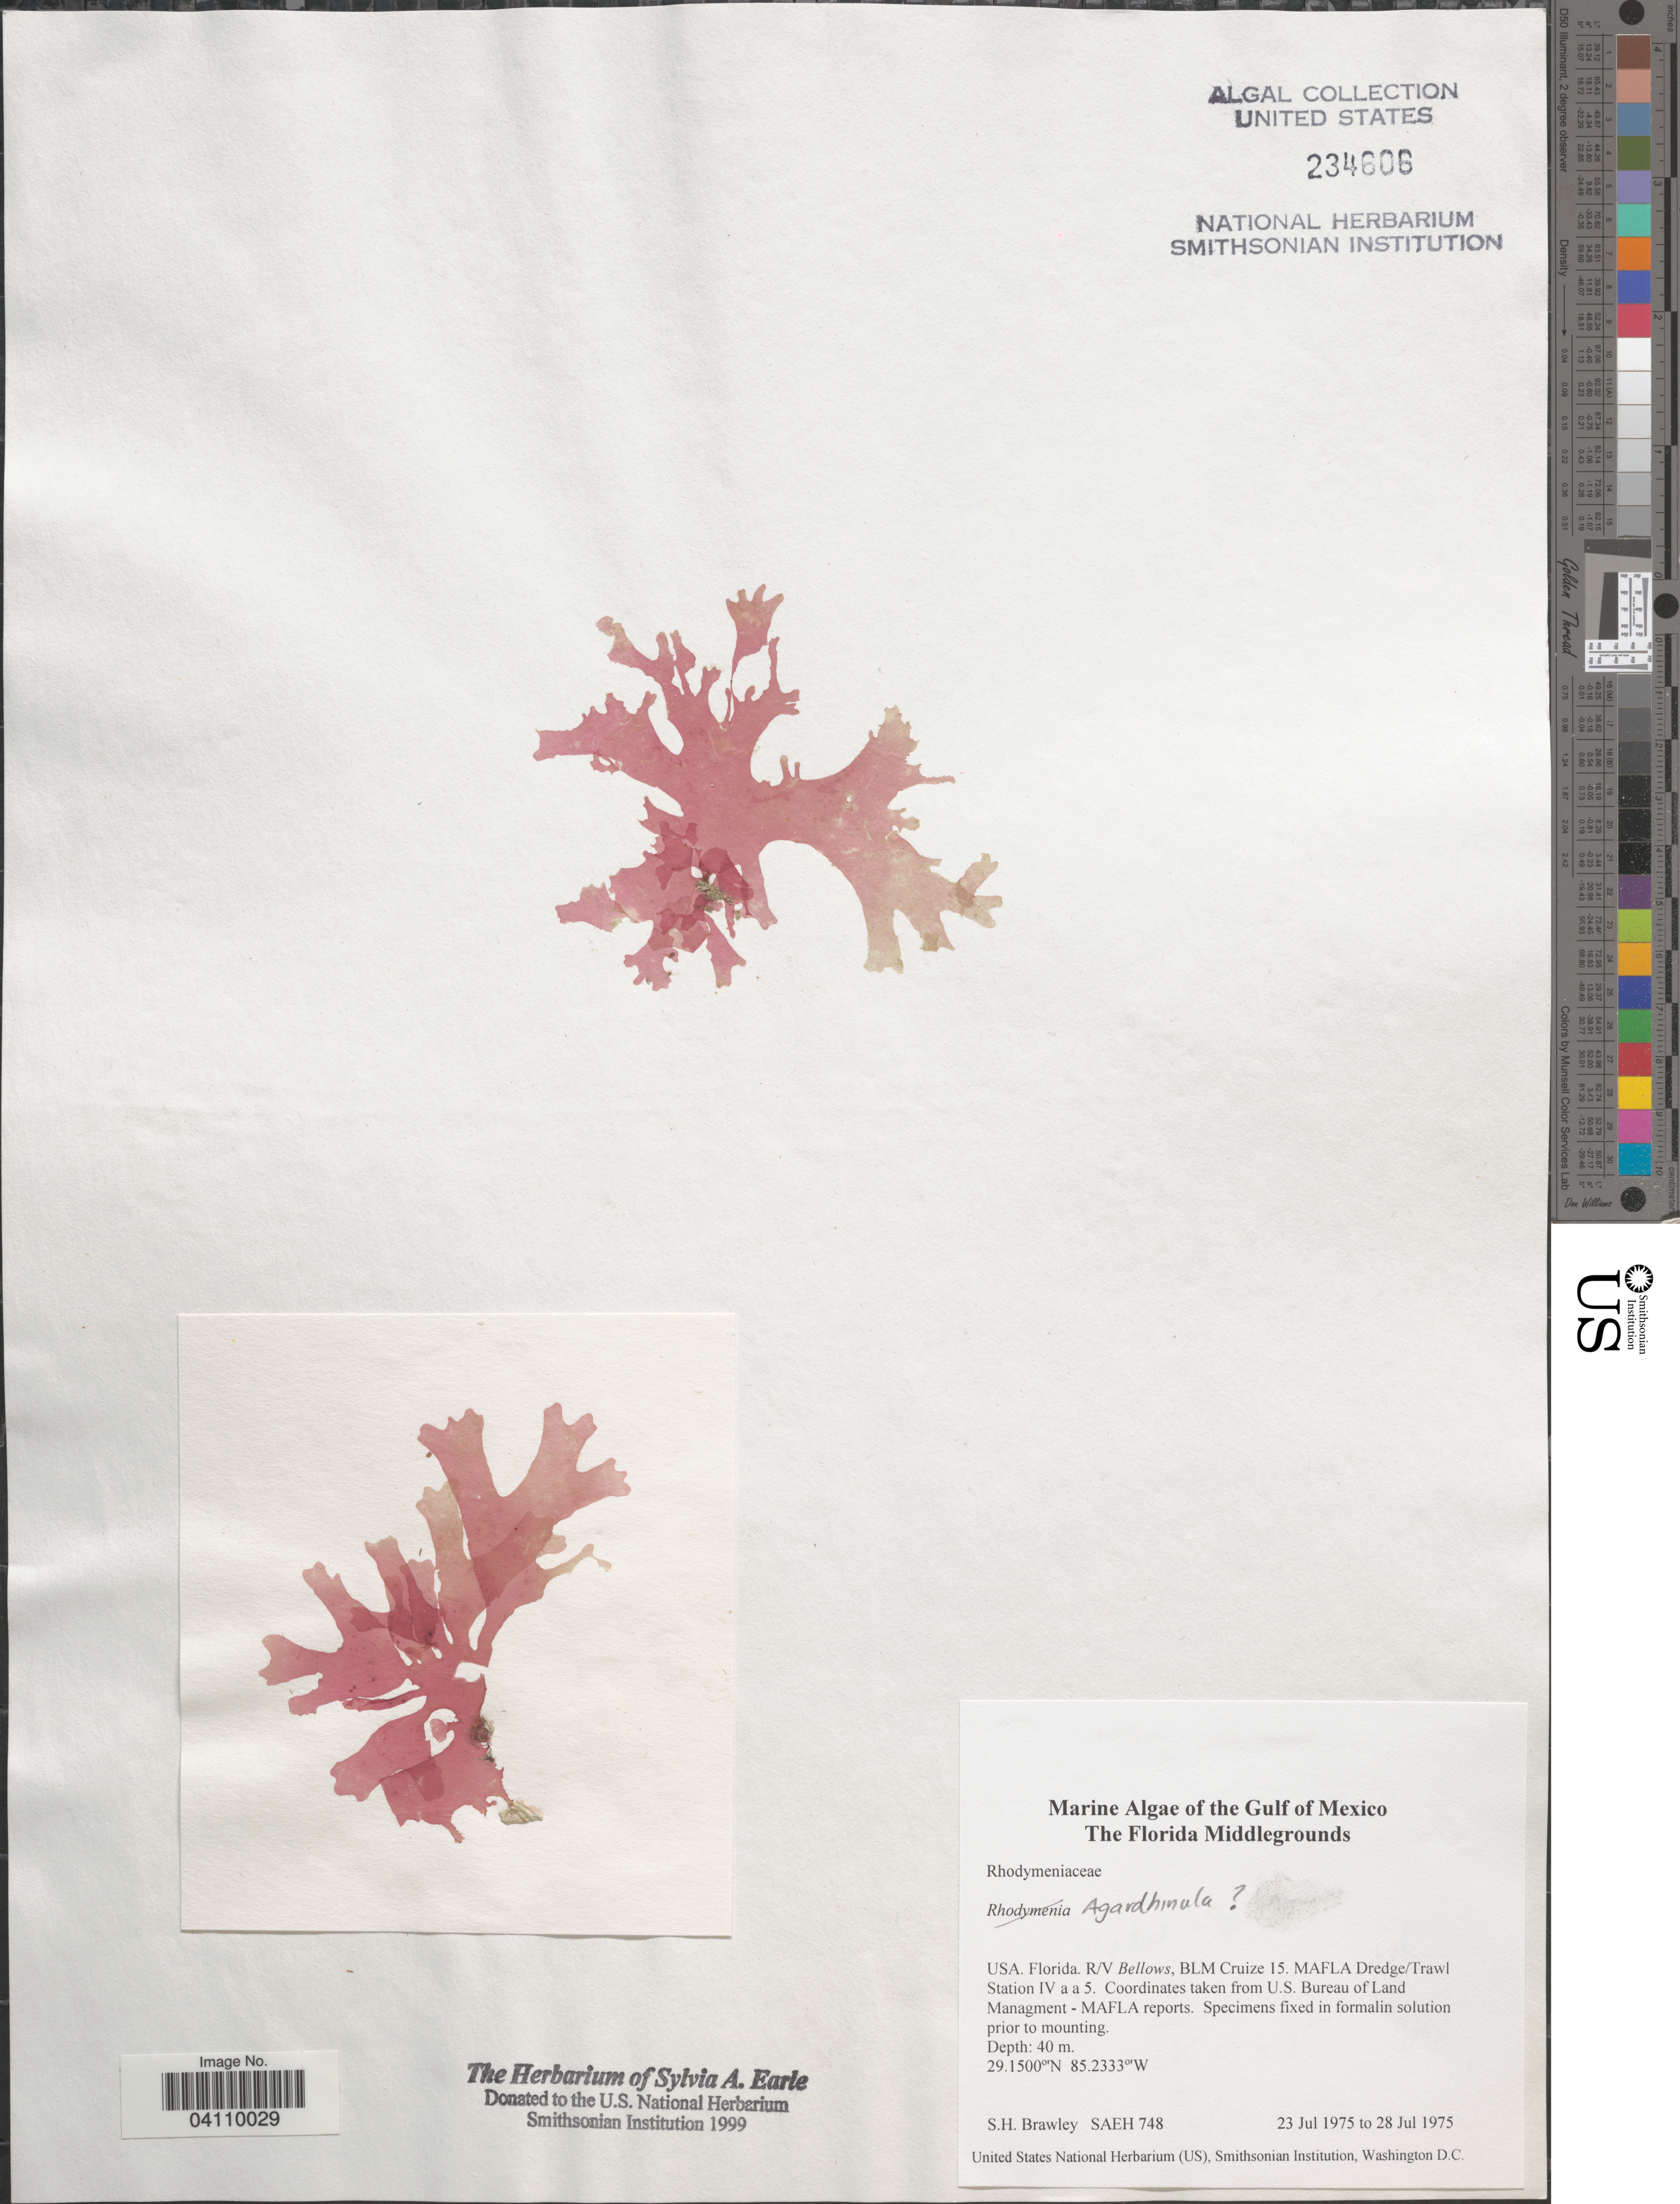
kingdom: Plantae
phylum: Rhodophyta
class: Florideophyceae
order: Rhodymeniales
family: Rhodymeniaceae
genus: Agardhinula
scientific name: Agardhinula sp.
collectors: S. Brawley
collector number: SAEH 748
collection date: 1975-07-23/1975-07-28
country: United States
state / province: Florida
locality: The Gulf of Mexico. The Florida Middlegrounds. R/V Bellows, BLM Cruize 15. MAFLA Dredge/Trawl Station IV a a 5. Coordinates taken from U.S. Bureau of Land Managment - MAFLA reports [unsure placement].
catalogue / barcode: US 234606